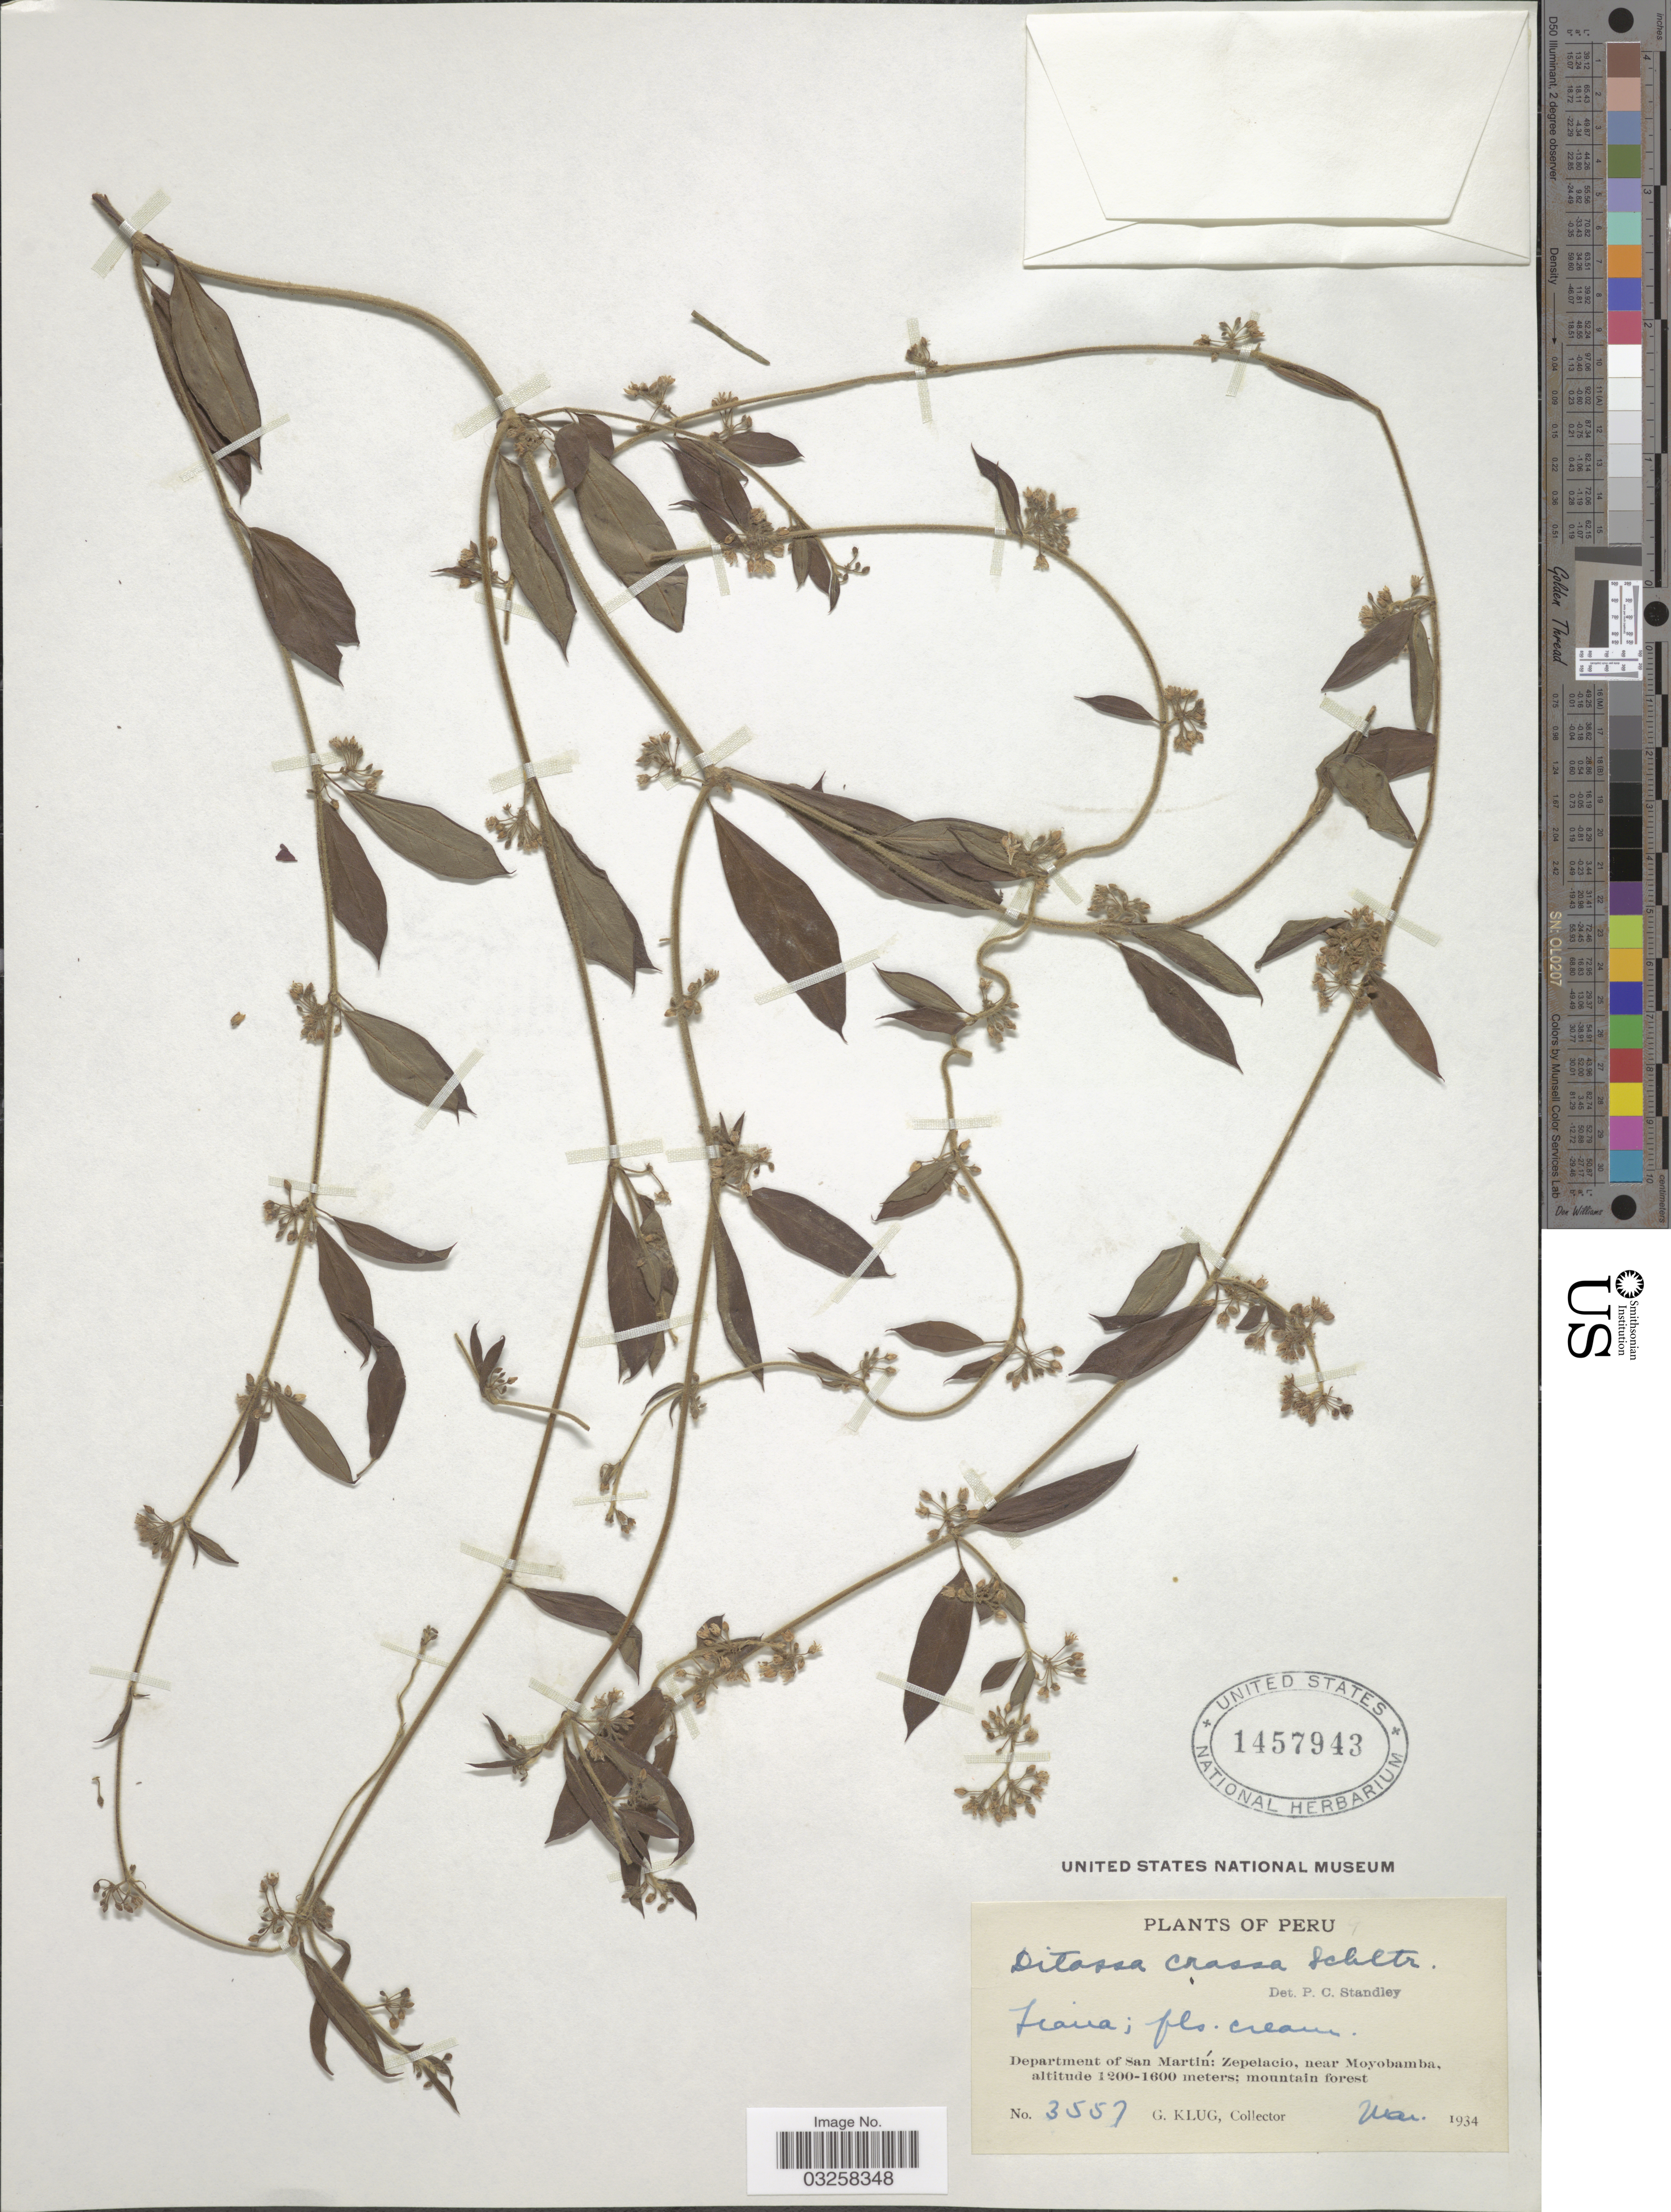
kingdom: Plantae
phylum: Tracheophyta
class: Magnoliopsida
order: Gentianales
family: Apocynaceae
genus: Ditassa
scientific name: Ditassa crassa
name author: Schltr.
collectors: G. Klug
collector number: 3557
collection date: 1934-03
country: Peru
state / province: San Martín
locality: Department of San Martín: Zepelacio, near Moyobamba.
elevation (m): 1200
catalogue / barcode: US 1457943